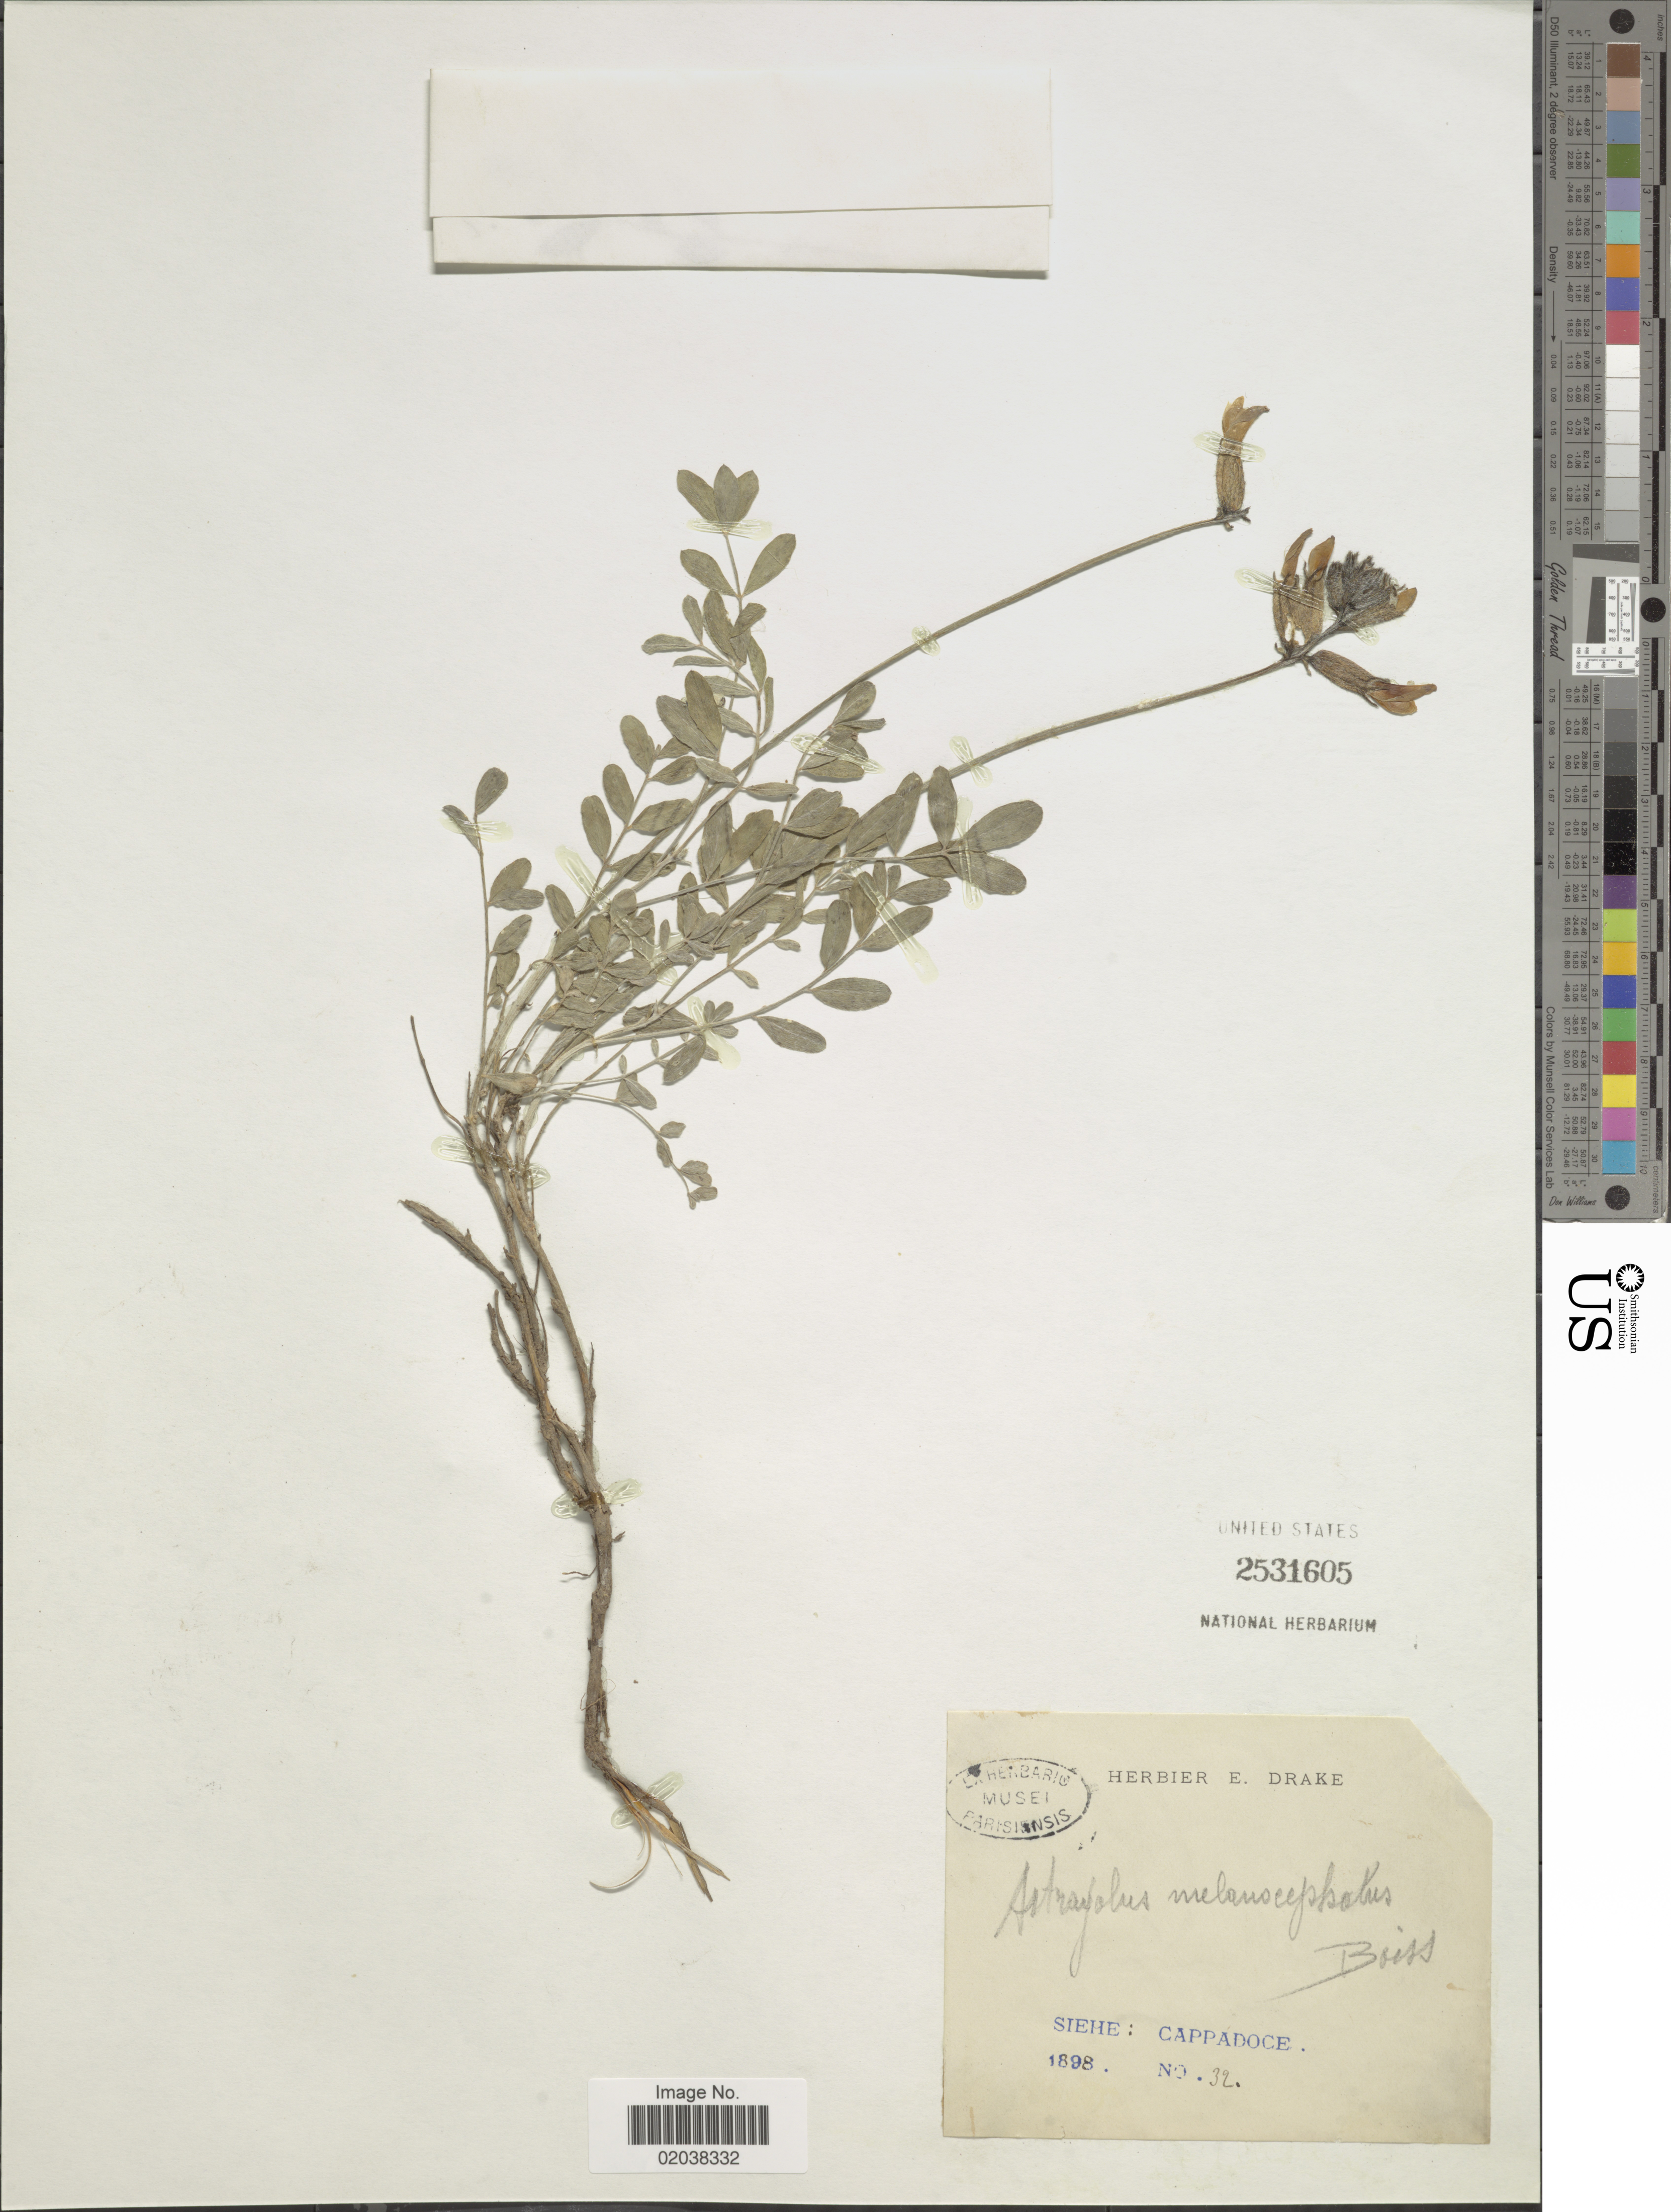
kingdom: Plantae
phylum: Tracheophyta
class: Magnoliopsida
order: Fabales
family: Fabaceae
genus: Astragalus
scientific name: Astragalus melanocephalus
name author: Boiss.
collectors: ex herb. E. Drake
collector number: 32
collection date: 1898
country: Turkey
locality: Siehe: Cappadoce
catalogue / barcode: US 2531605